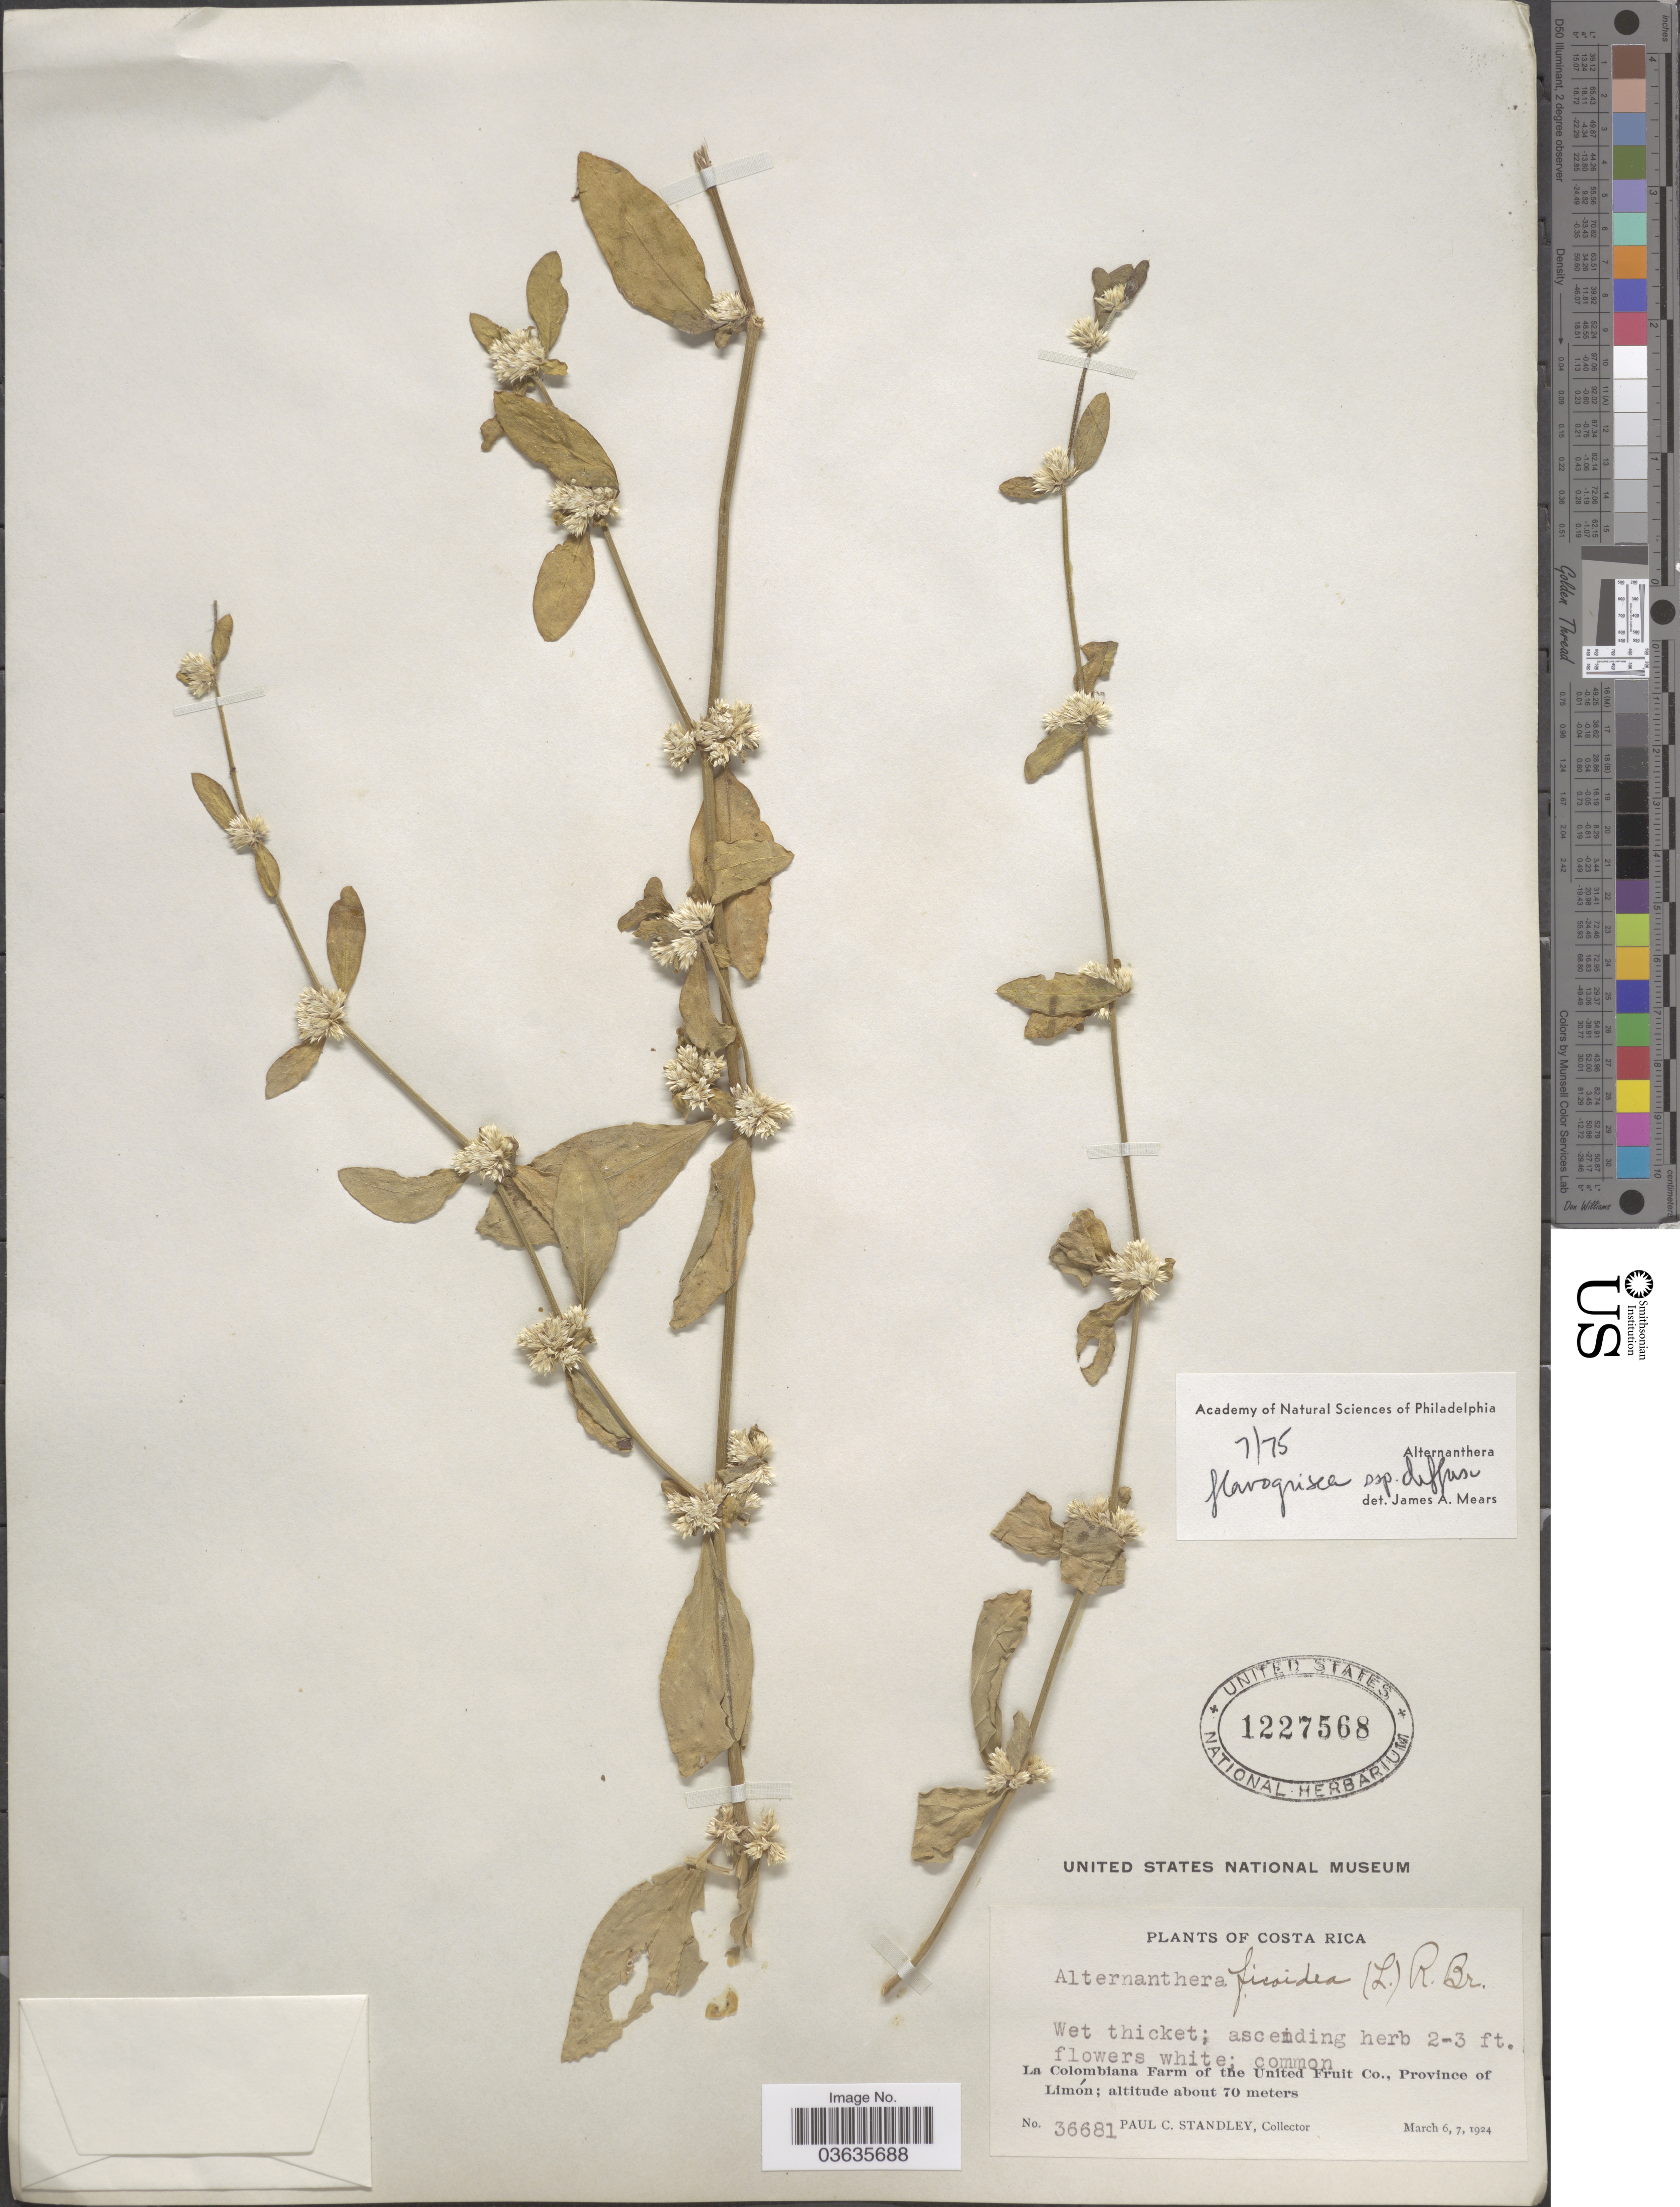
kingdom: Plantae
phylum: Tracheophyta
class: Magnoliopsida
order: Caryophyllales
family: Amaranthaceae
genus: Alternanthera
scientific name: Alternanthera flavogrisea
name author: Urb.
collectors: P. C. Standley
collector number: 36681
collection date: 1924-03-06/1924-03-07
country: Costa Rica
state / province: Limón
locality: La Colombiana Farm of the United Fruit Co.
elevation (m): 70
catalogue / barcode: US 1227568